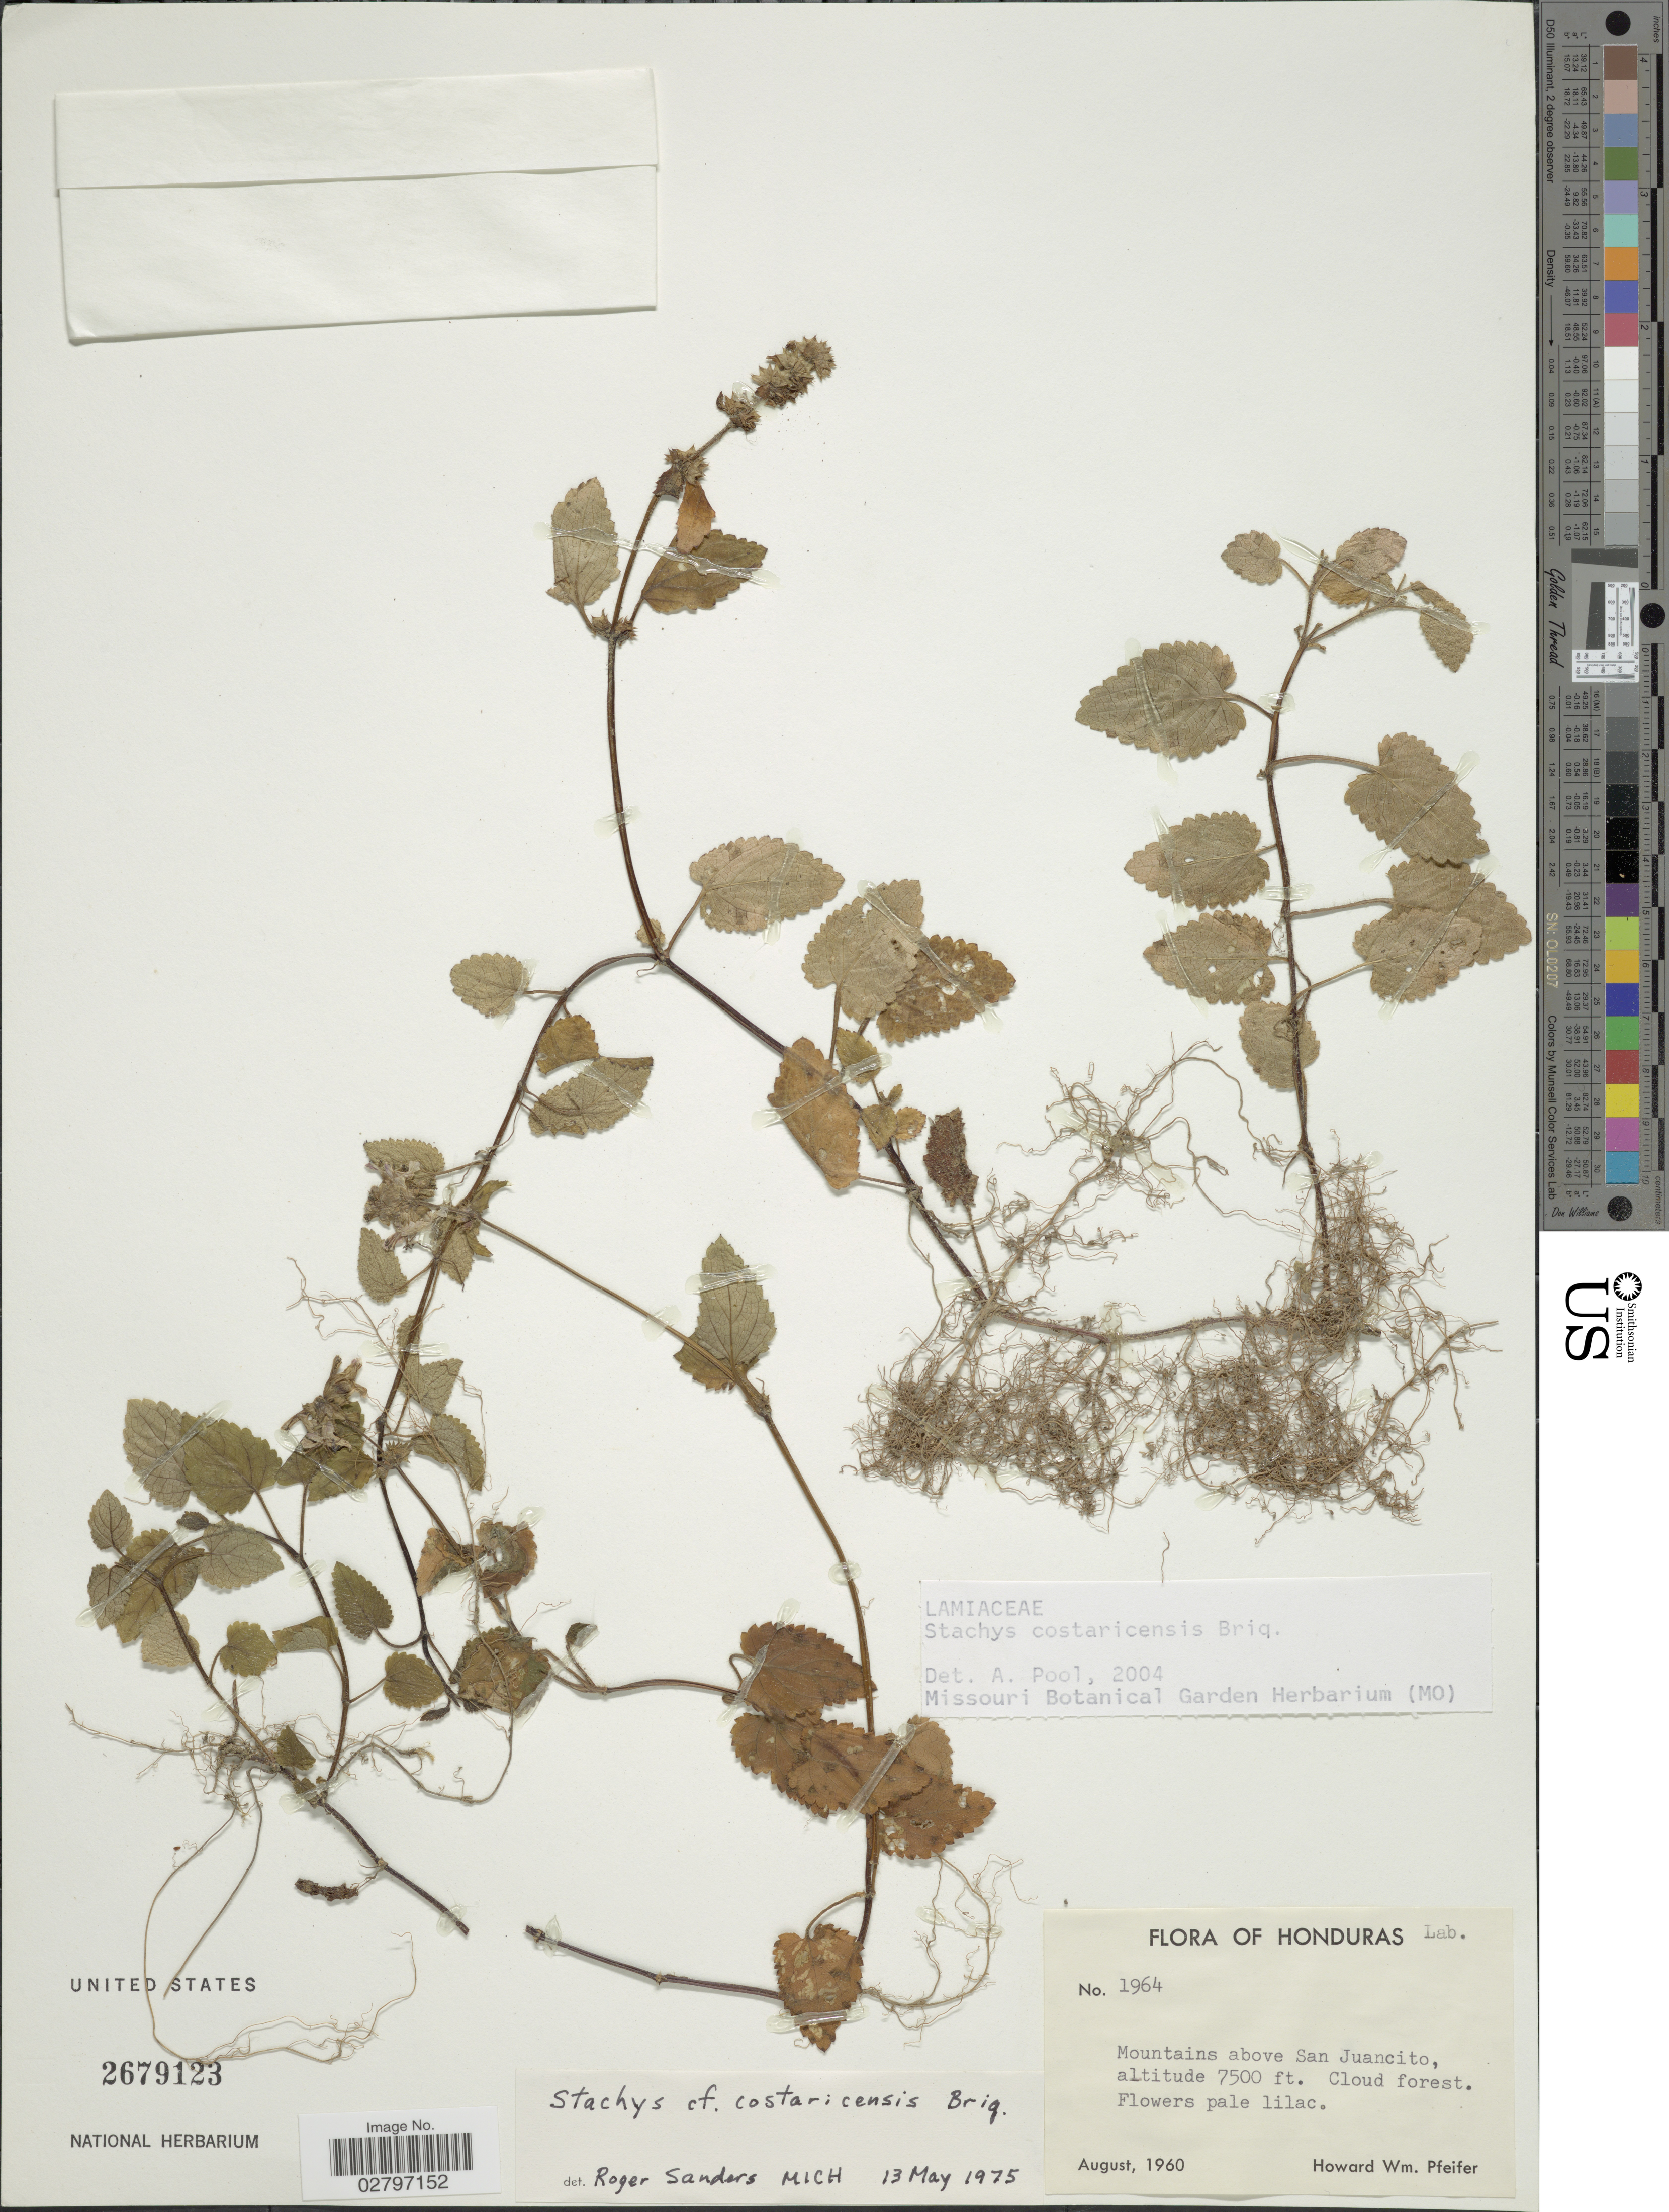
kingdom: Plantae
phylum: Tracheophyta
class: Magnoliopsida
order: Lamiales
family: Lamiaceae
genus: Stachys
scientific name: Stachys costaricensis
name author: Briq.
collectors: H. W. Pfeifer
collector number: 1964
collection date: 1960-08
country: Honduras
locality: Mountains above San Juancito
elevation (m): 2286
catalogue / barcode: US 2679123